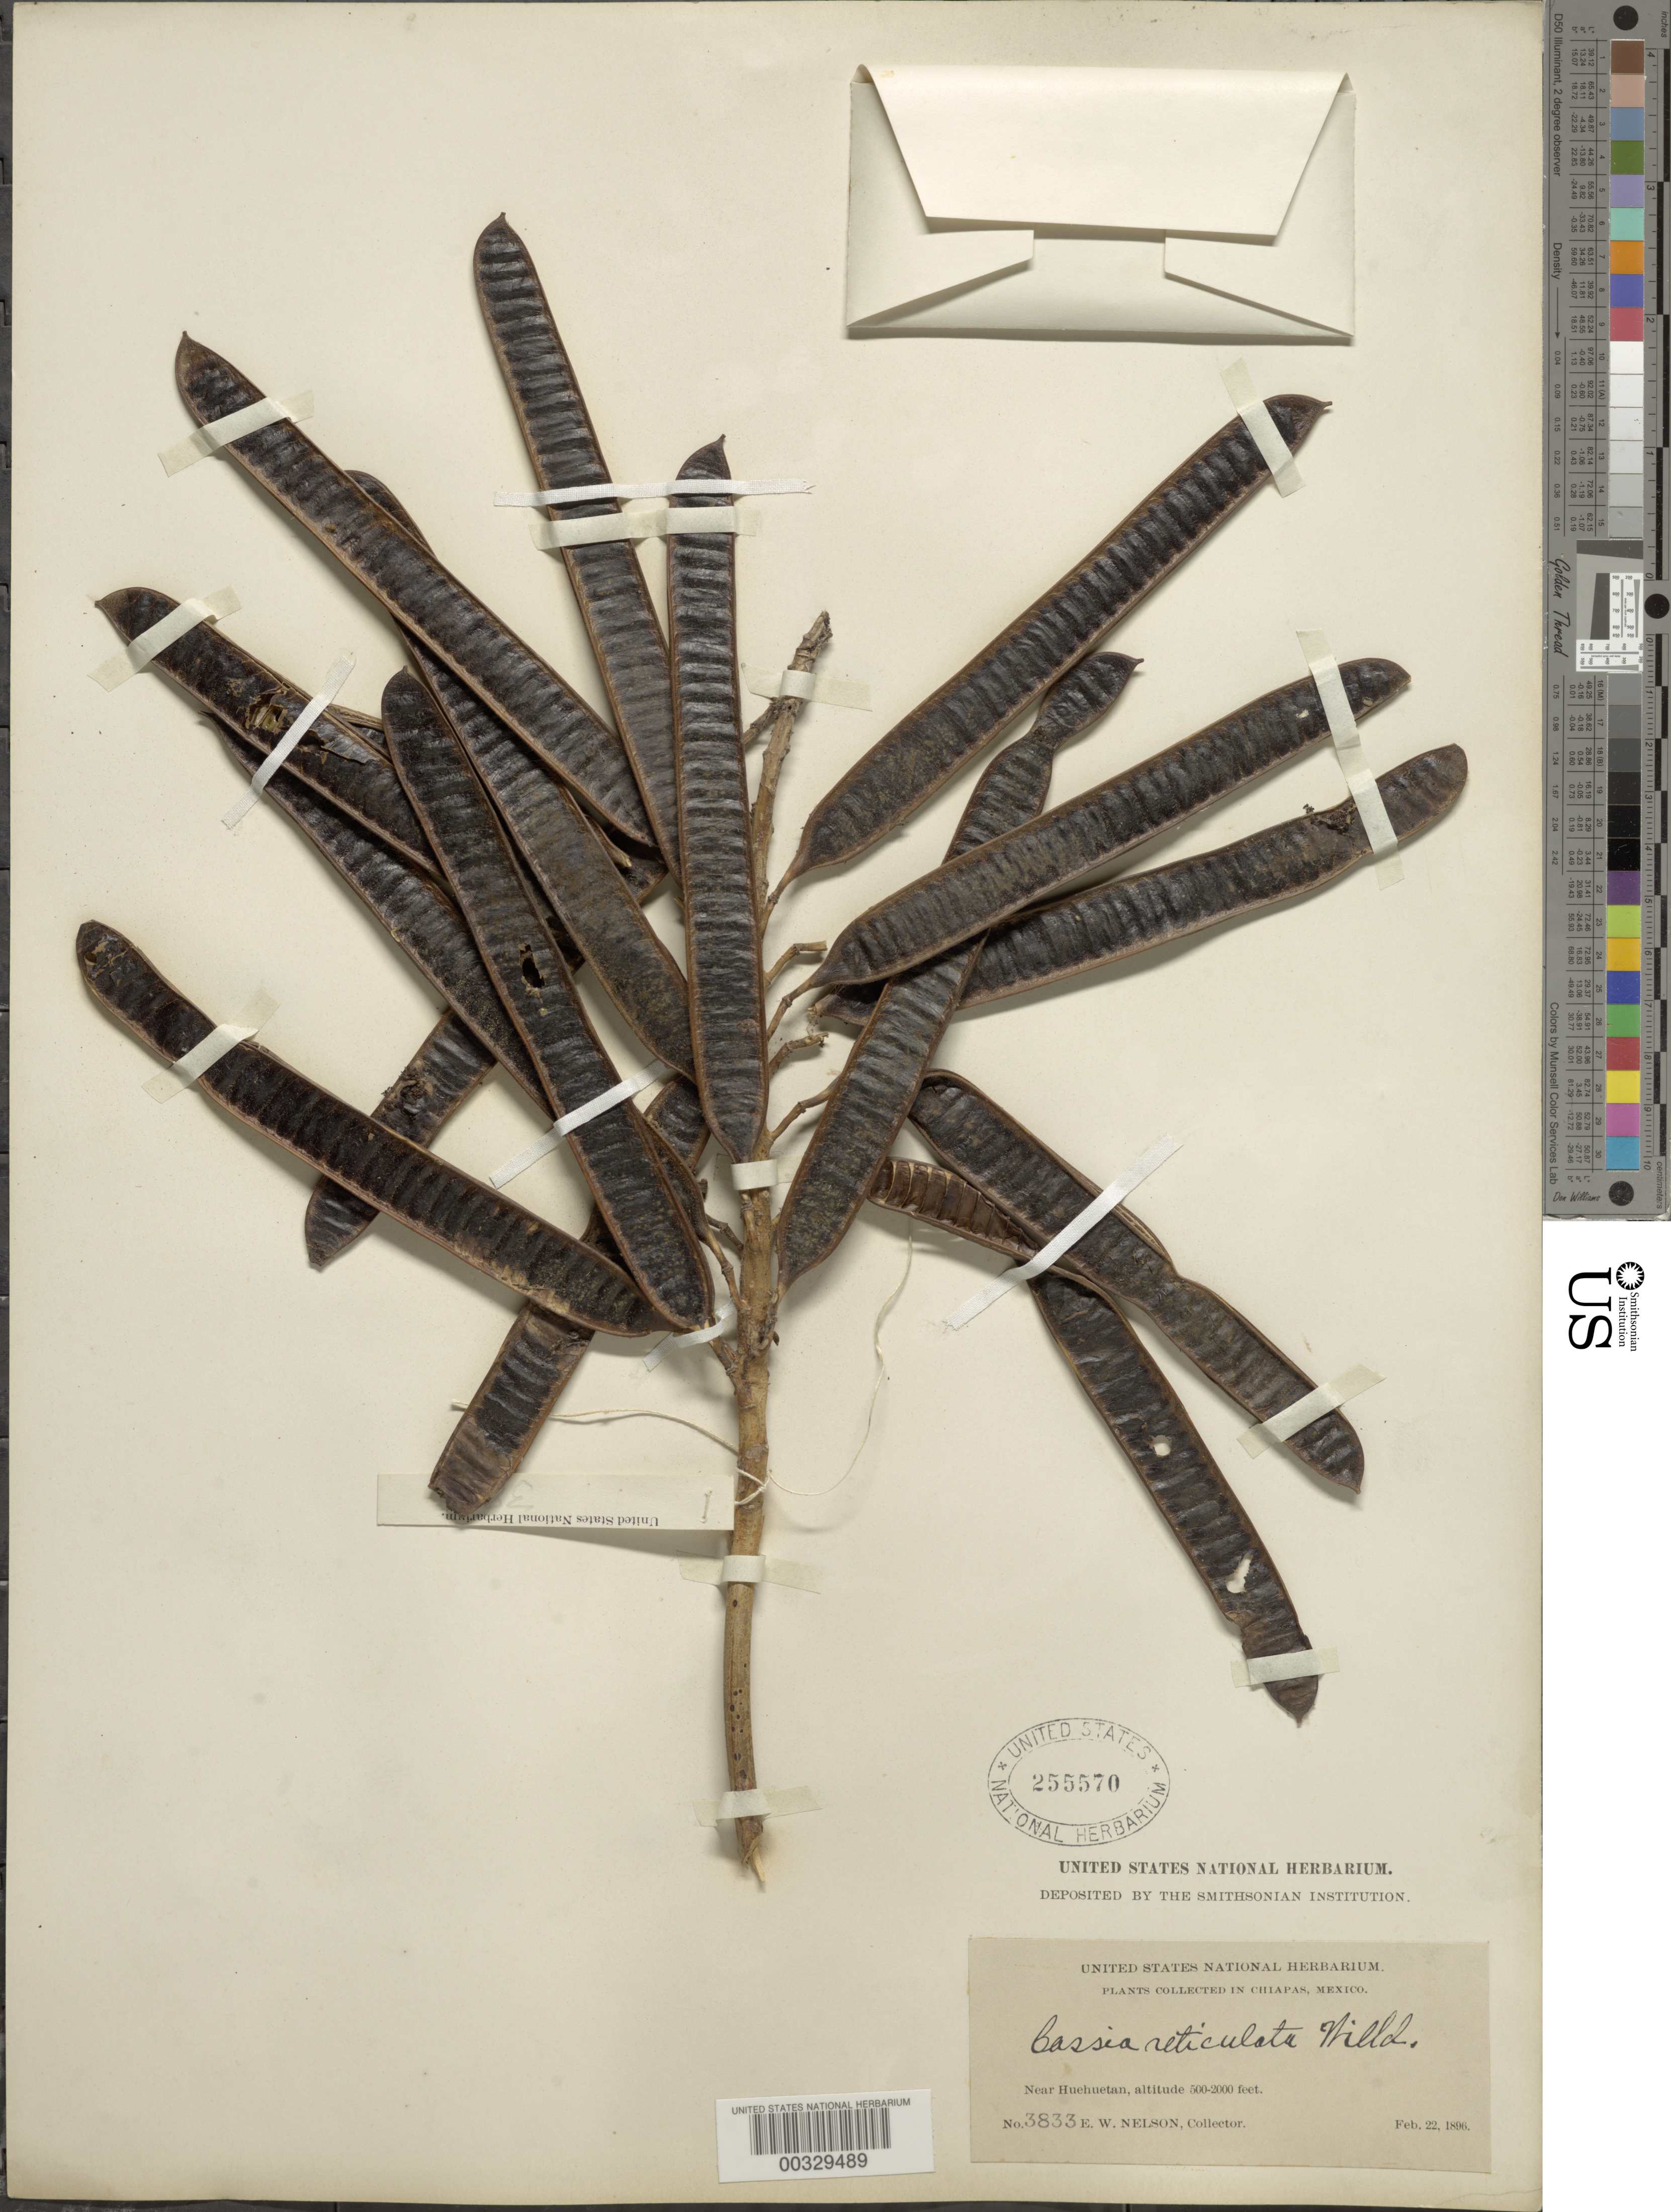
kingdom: Plantae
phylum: Tracheophyta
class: Magnoliopsida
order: Fabales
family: Fabaceae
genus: Senna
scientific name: Senna reticulata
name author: (Willd.) H.S. Irwin & Barneby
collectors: E. W. Nelson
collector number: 3833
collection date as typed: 22 Feb 1896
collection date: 1896-02-22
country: Mexico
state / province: Chiapas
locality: Near Huehuetan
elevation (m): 152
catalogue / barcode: US 255570